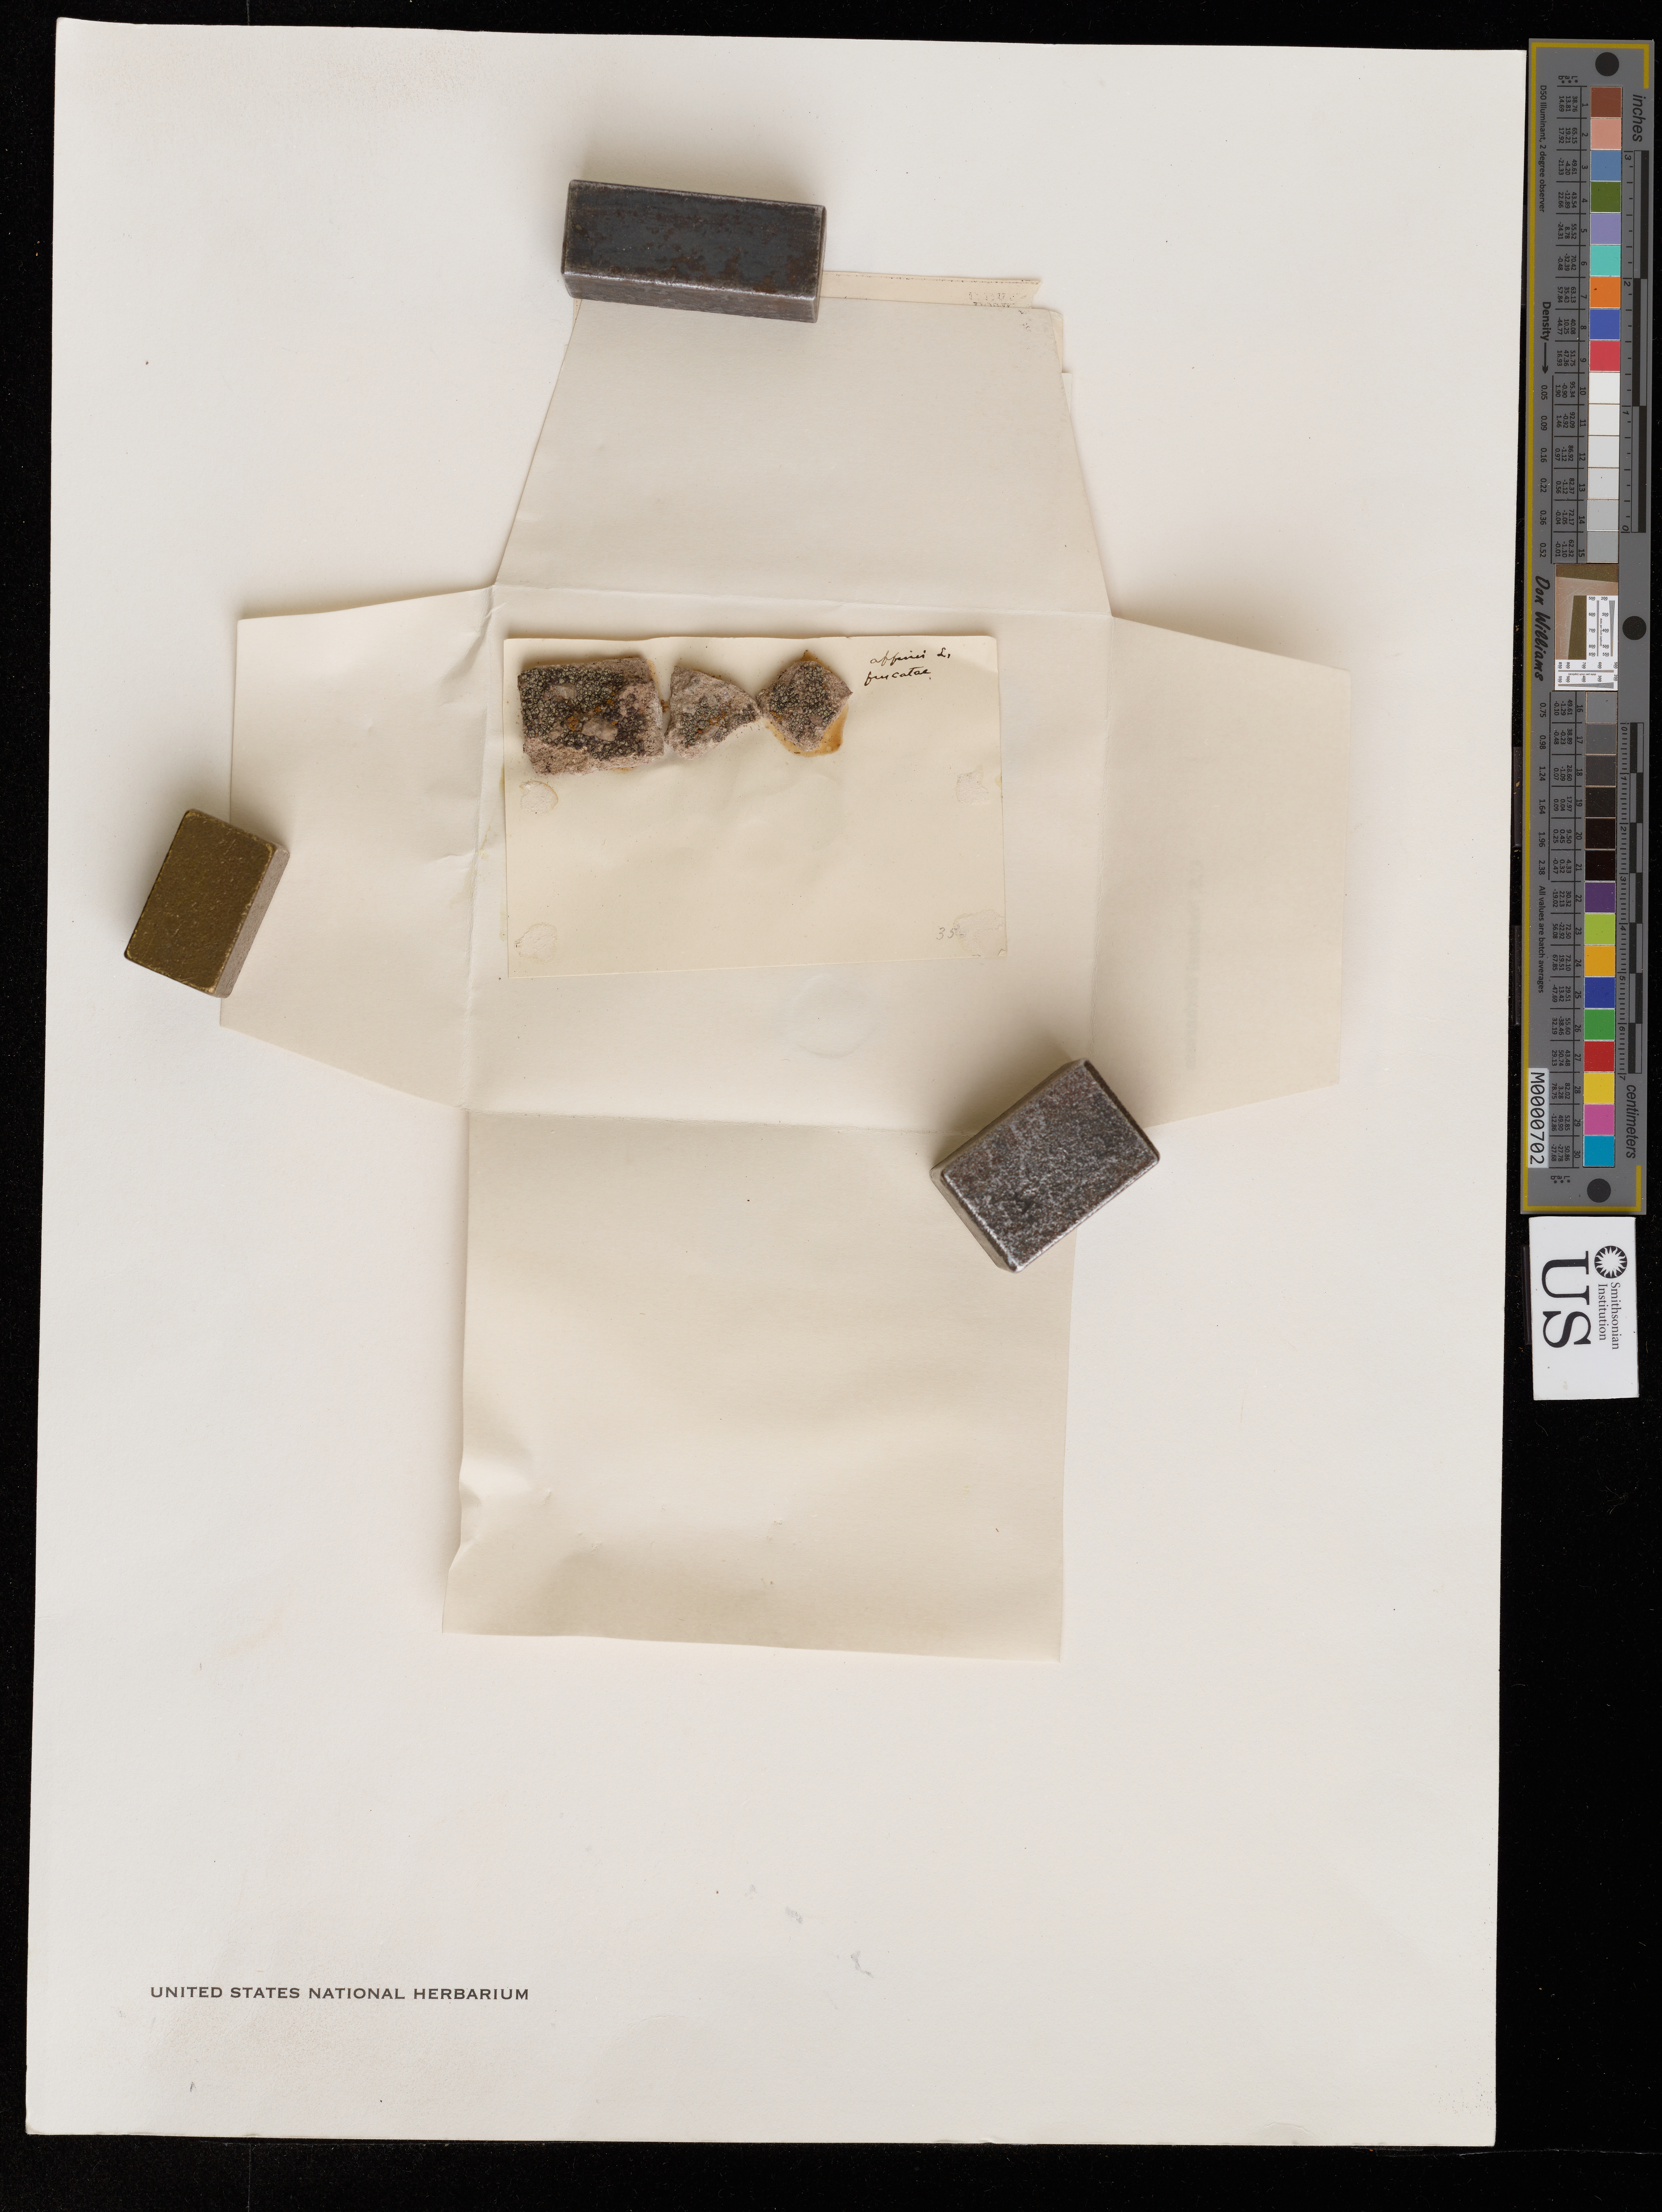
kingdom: Fungi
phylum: Ascomycota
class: Lecanoromycetes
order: Acarosporales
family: Acarosporaceae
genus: Acarospora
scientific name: Acarospora sp.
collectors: H. Lojka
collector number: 130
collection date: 1882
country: Hungary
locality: Supra saxa trachytica dilabentia montis Kohegy prope pagum Pomaz, comit Pestiensis in Hungaria